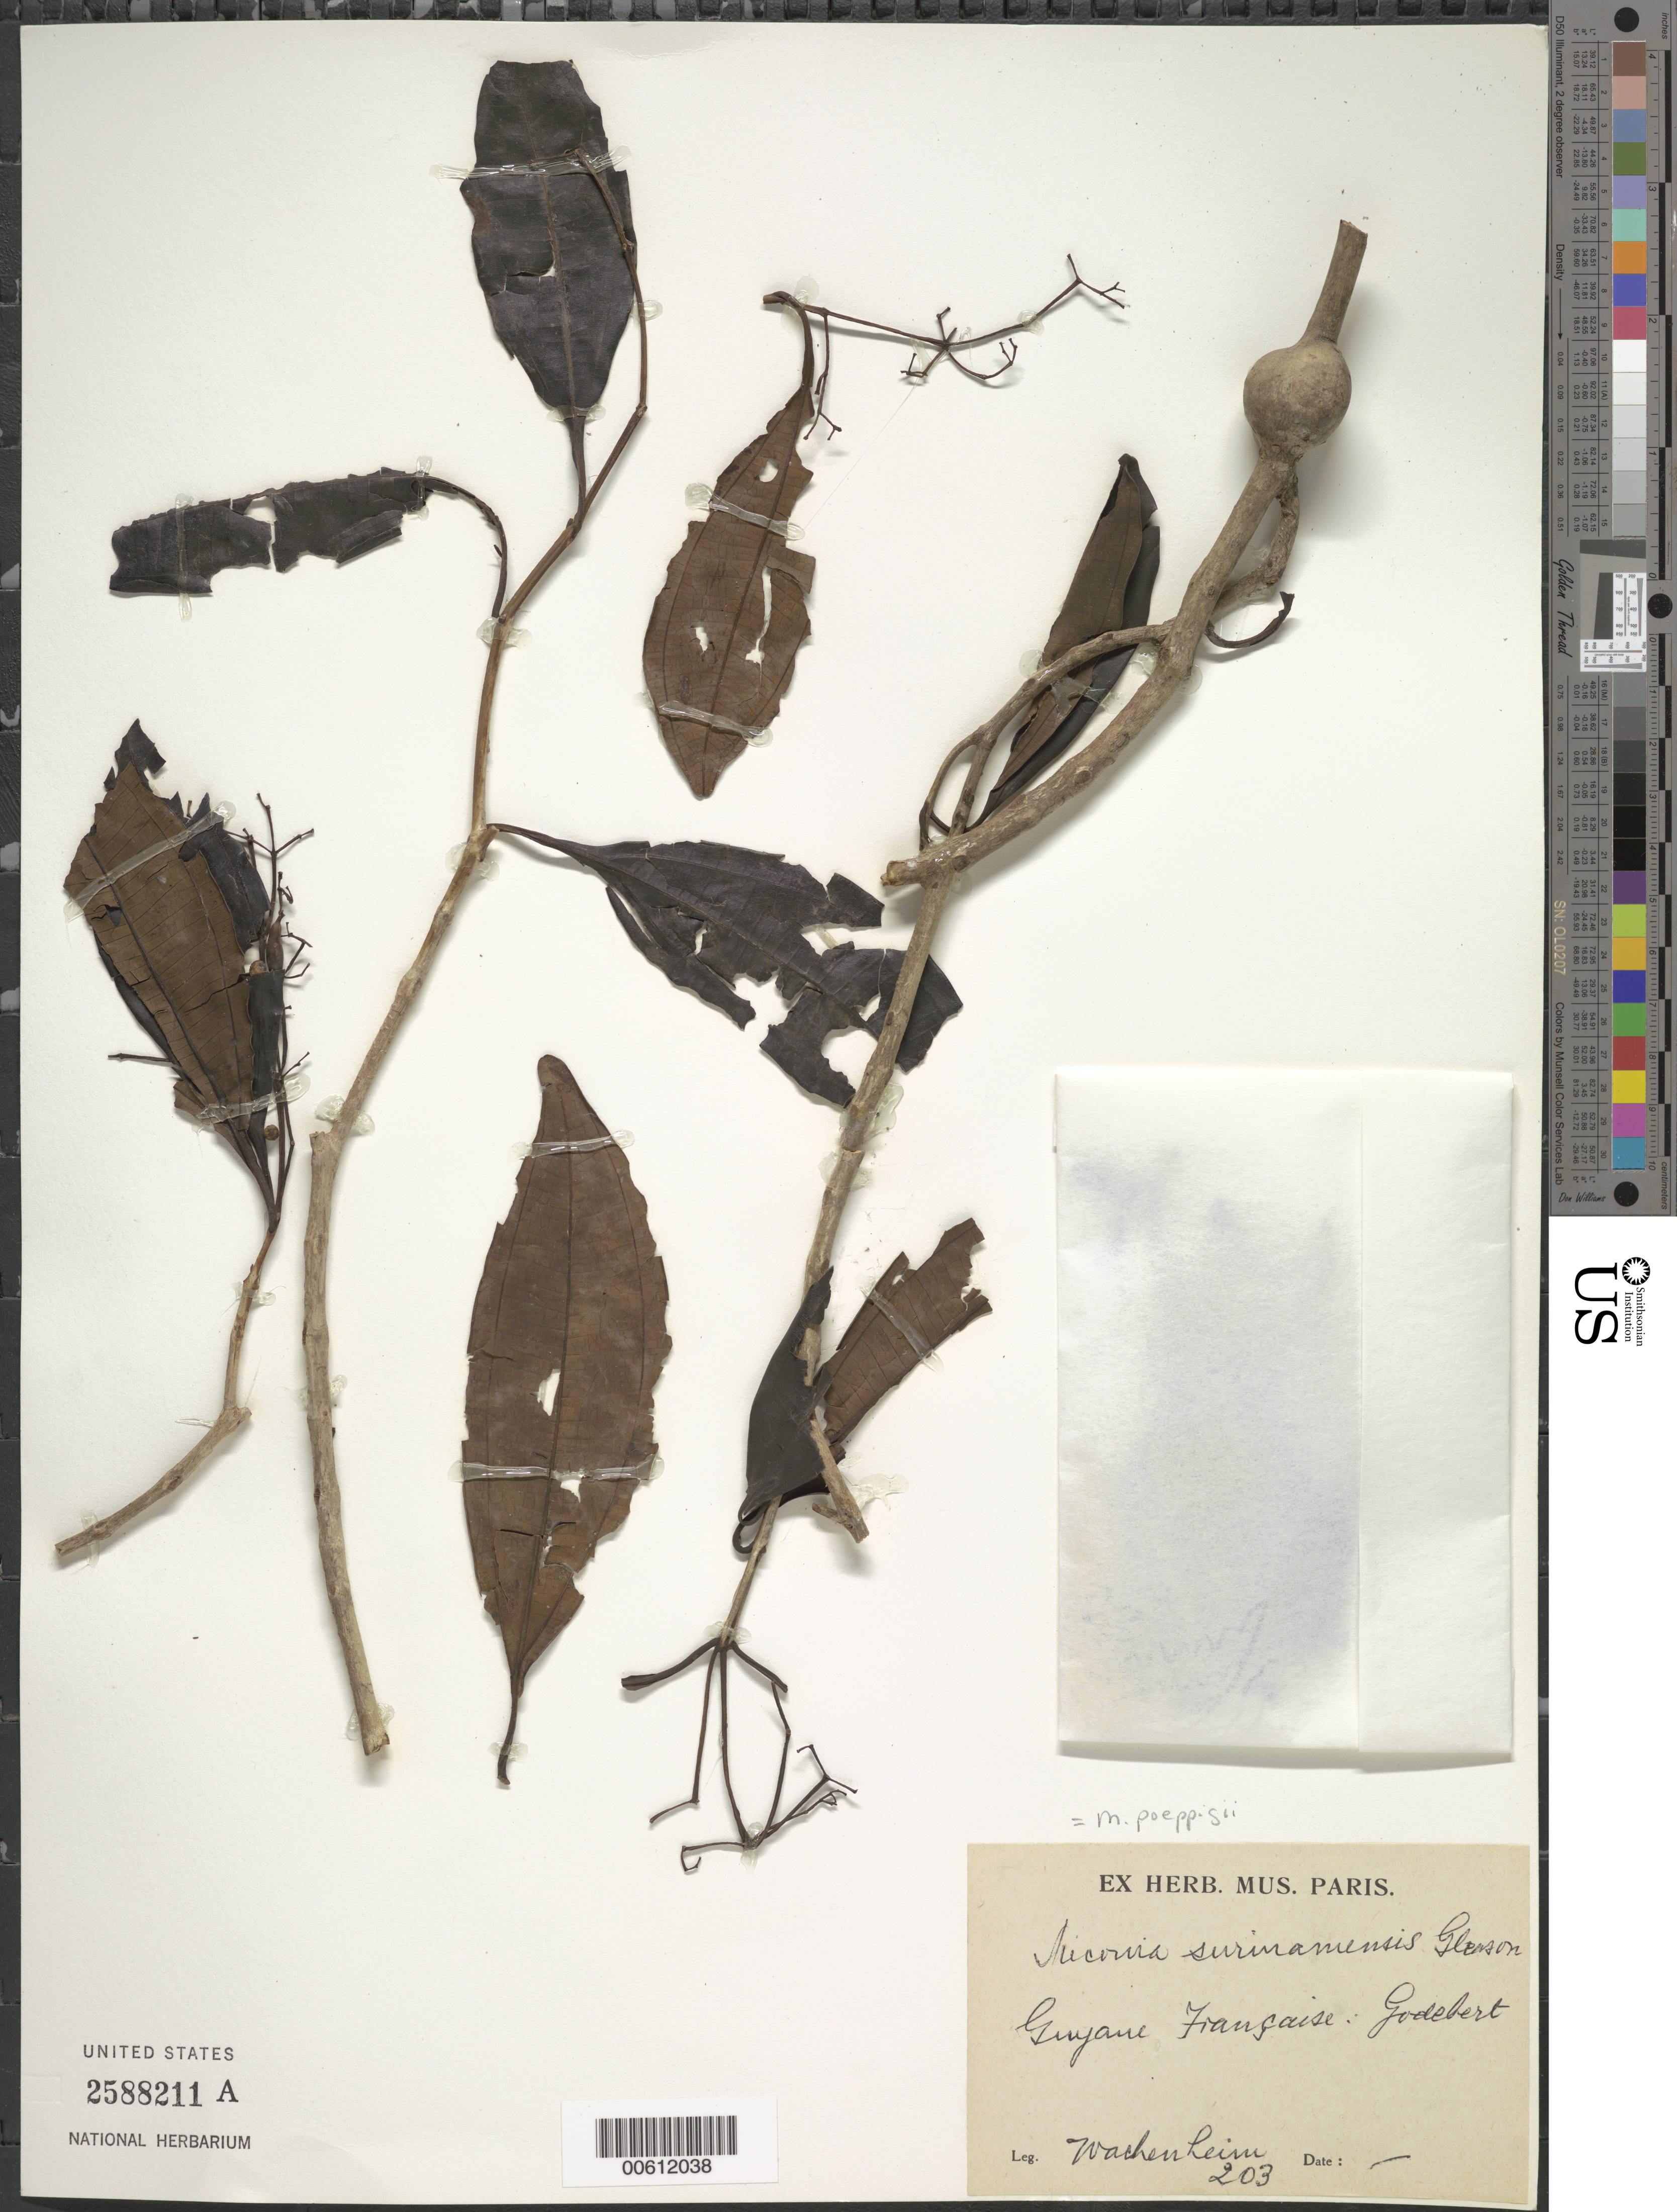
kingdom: Plantae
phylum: Tracheophyta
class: Magnoliopsida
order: Myrtales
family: Melastomataceae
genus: Miconia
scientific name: Miconia poeppigii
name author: Triana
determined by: Wurdack, John J., (US), US (UNITED STATES)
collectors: G. Wachenheim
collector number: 203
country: French Guiana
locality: Godebert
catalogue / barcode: US 2588211A